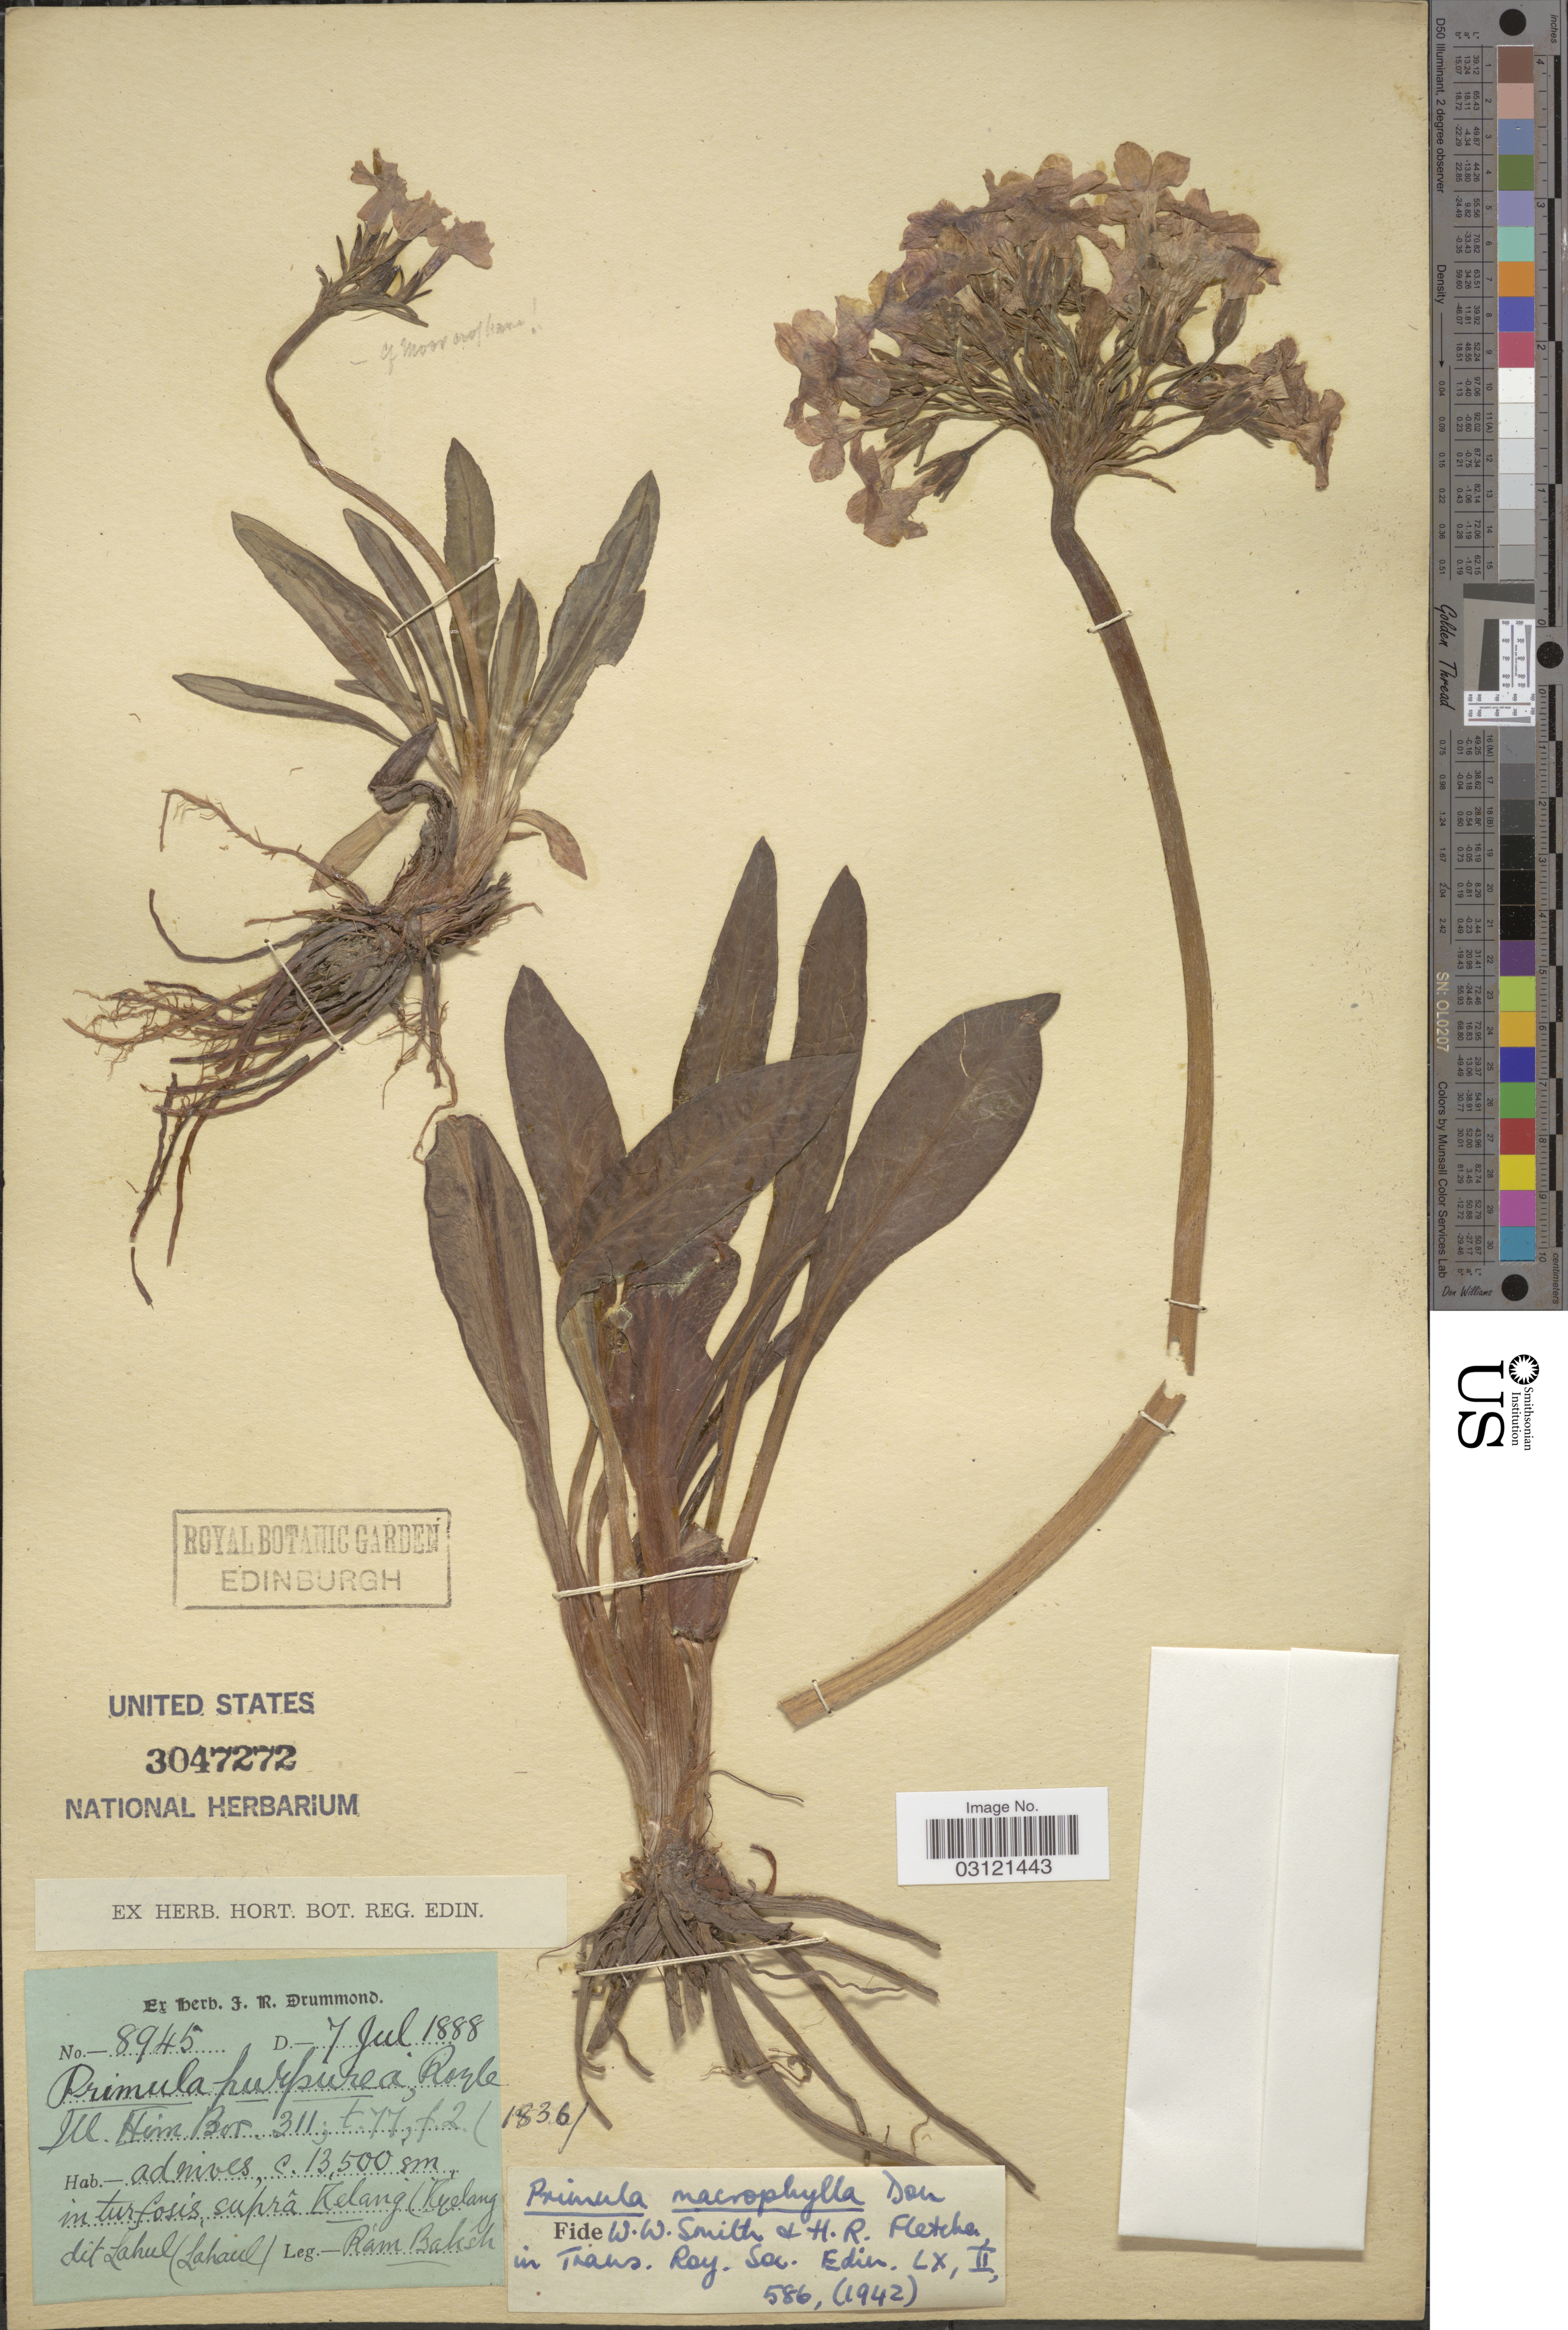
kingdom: Plantae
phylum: Tracheophyta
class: Magnoliopsida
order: Ericales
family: Primulaceae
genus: Primula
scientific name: Primula macrophylla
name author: D. Don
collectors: R. Baksh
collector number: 8945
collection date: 1888-07-07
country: India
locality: Ad nives, in turfosis, suprâ Kelang (Kyelang dit Lahul (Lahaul).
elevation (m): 4115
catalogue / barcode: US 3047272